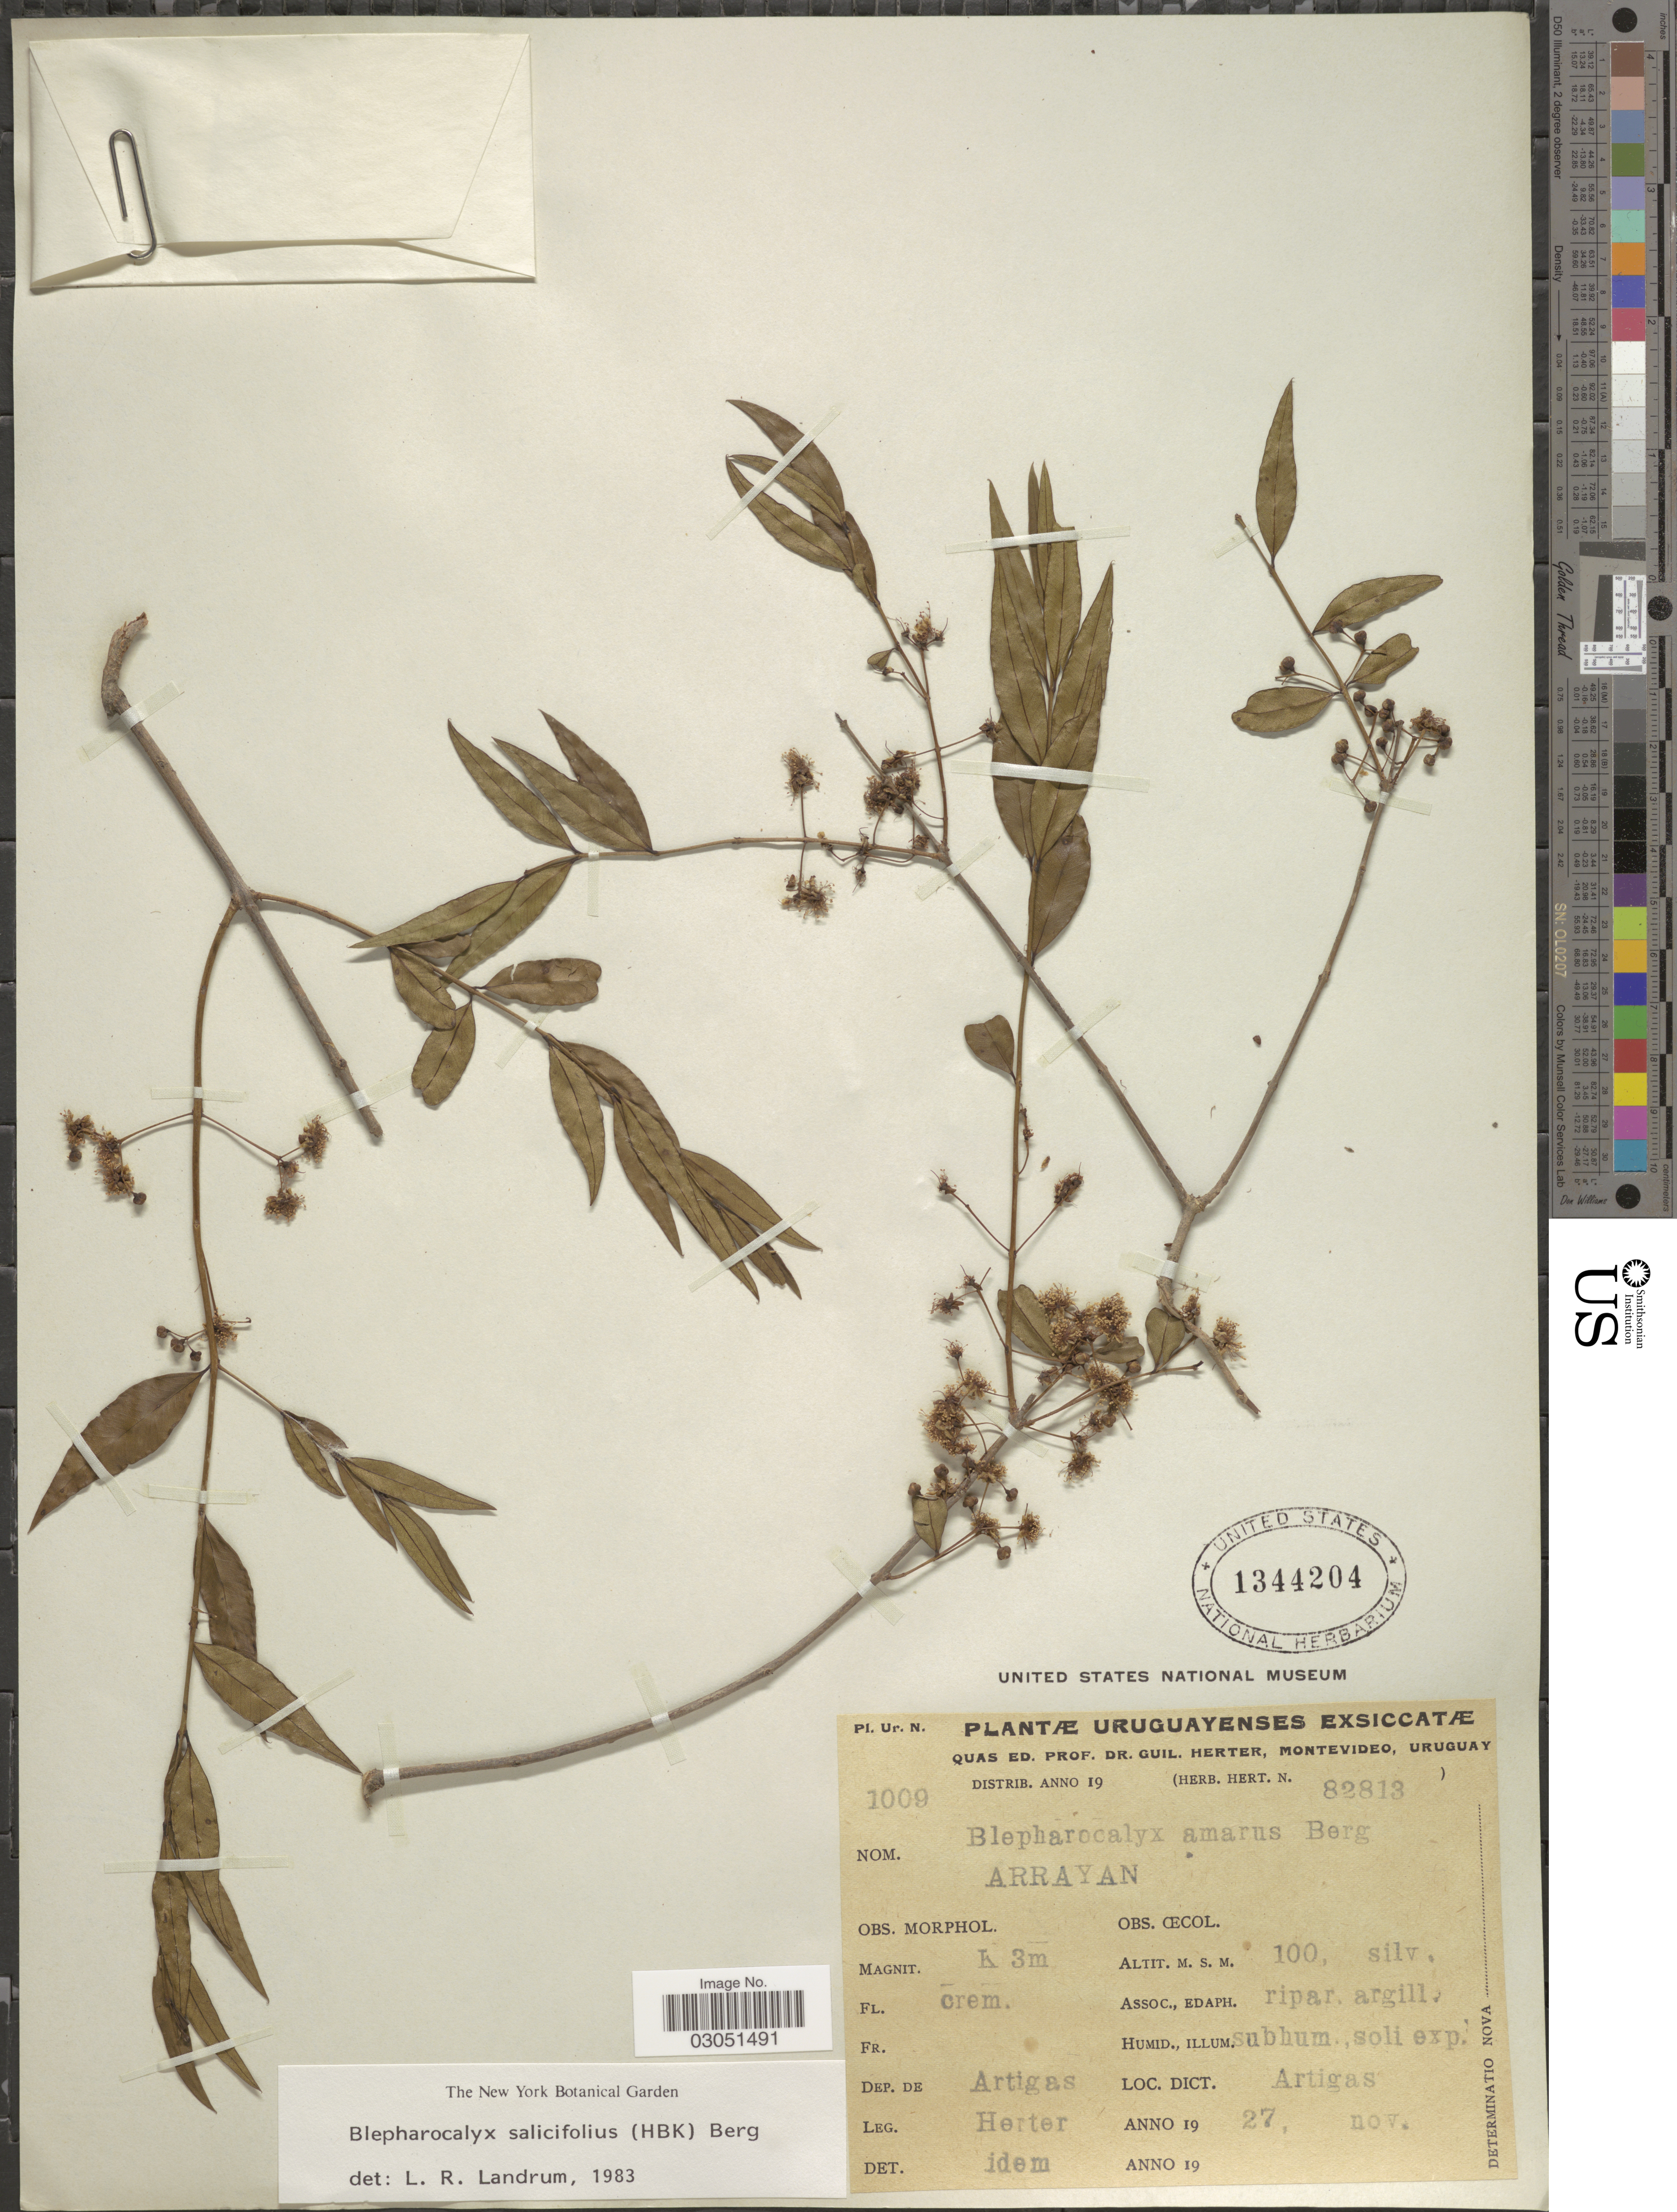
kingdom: Plantae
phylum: Tracheophyta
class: Magnoliopsida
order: Myrtales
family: Myrtaceae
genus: Blepharocalyx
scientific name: Blepharocalyx salicifolius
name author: (Kunth) O. Berg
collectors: Herter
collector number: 1009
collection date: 1927-11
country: Uruguay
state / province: Artigas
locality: Dep. de Artigas, Artigas.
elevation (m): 100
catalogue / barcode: US 1344204